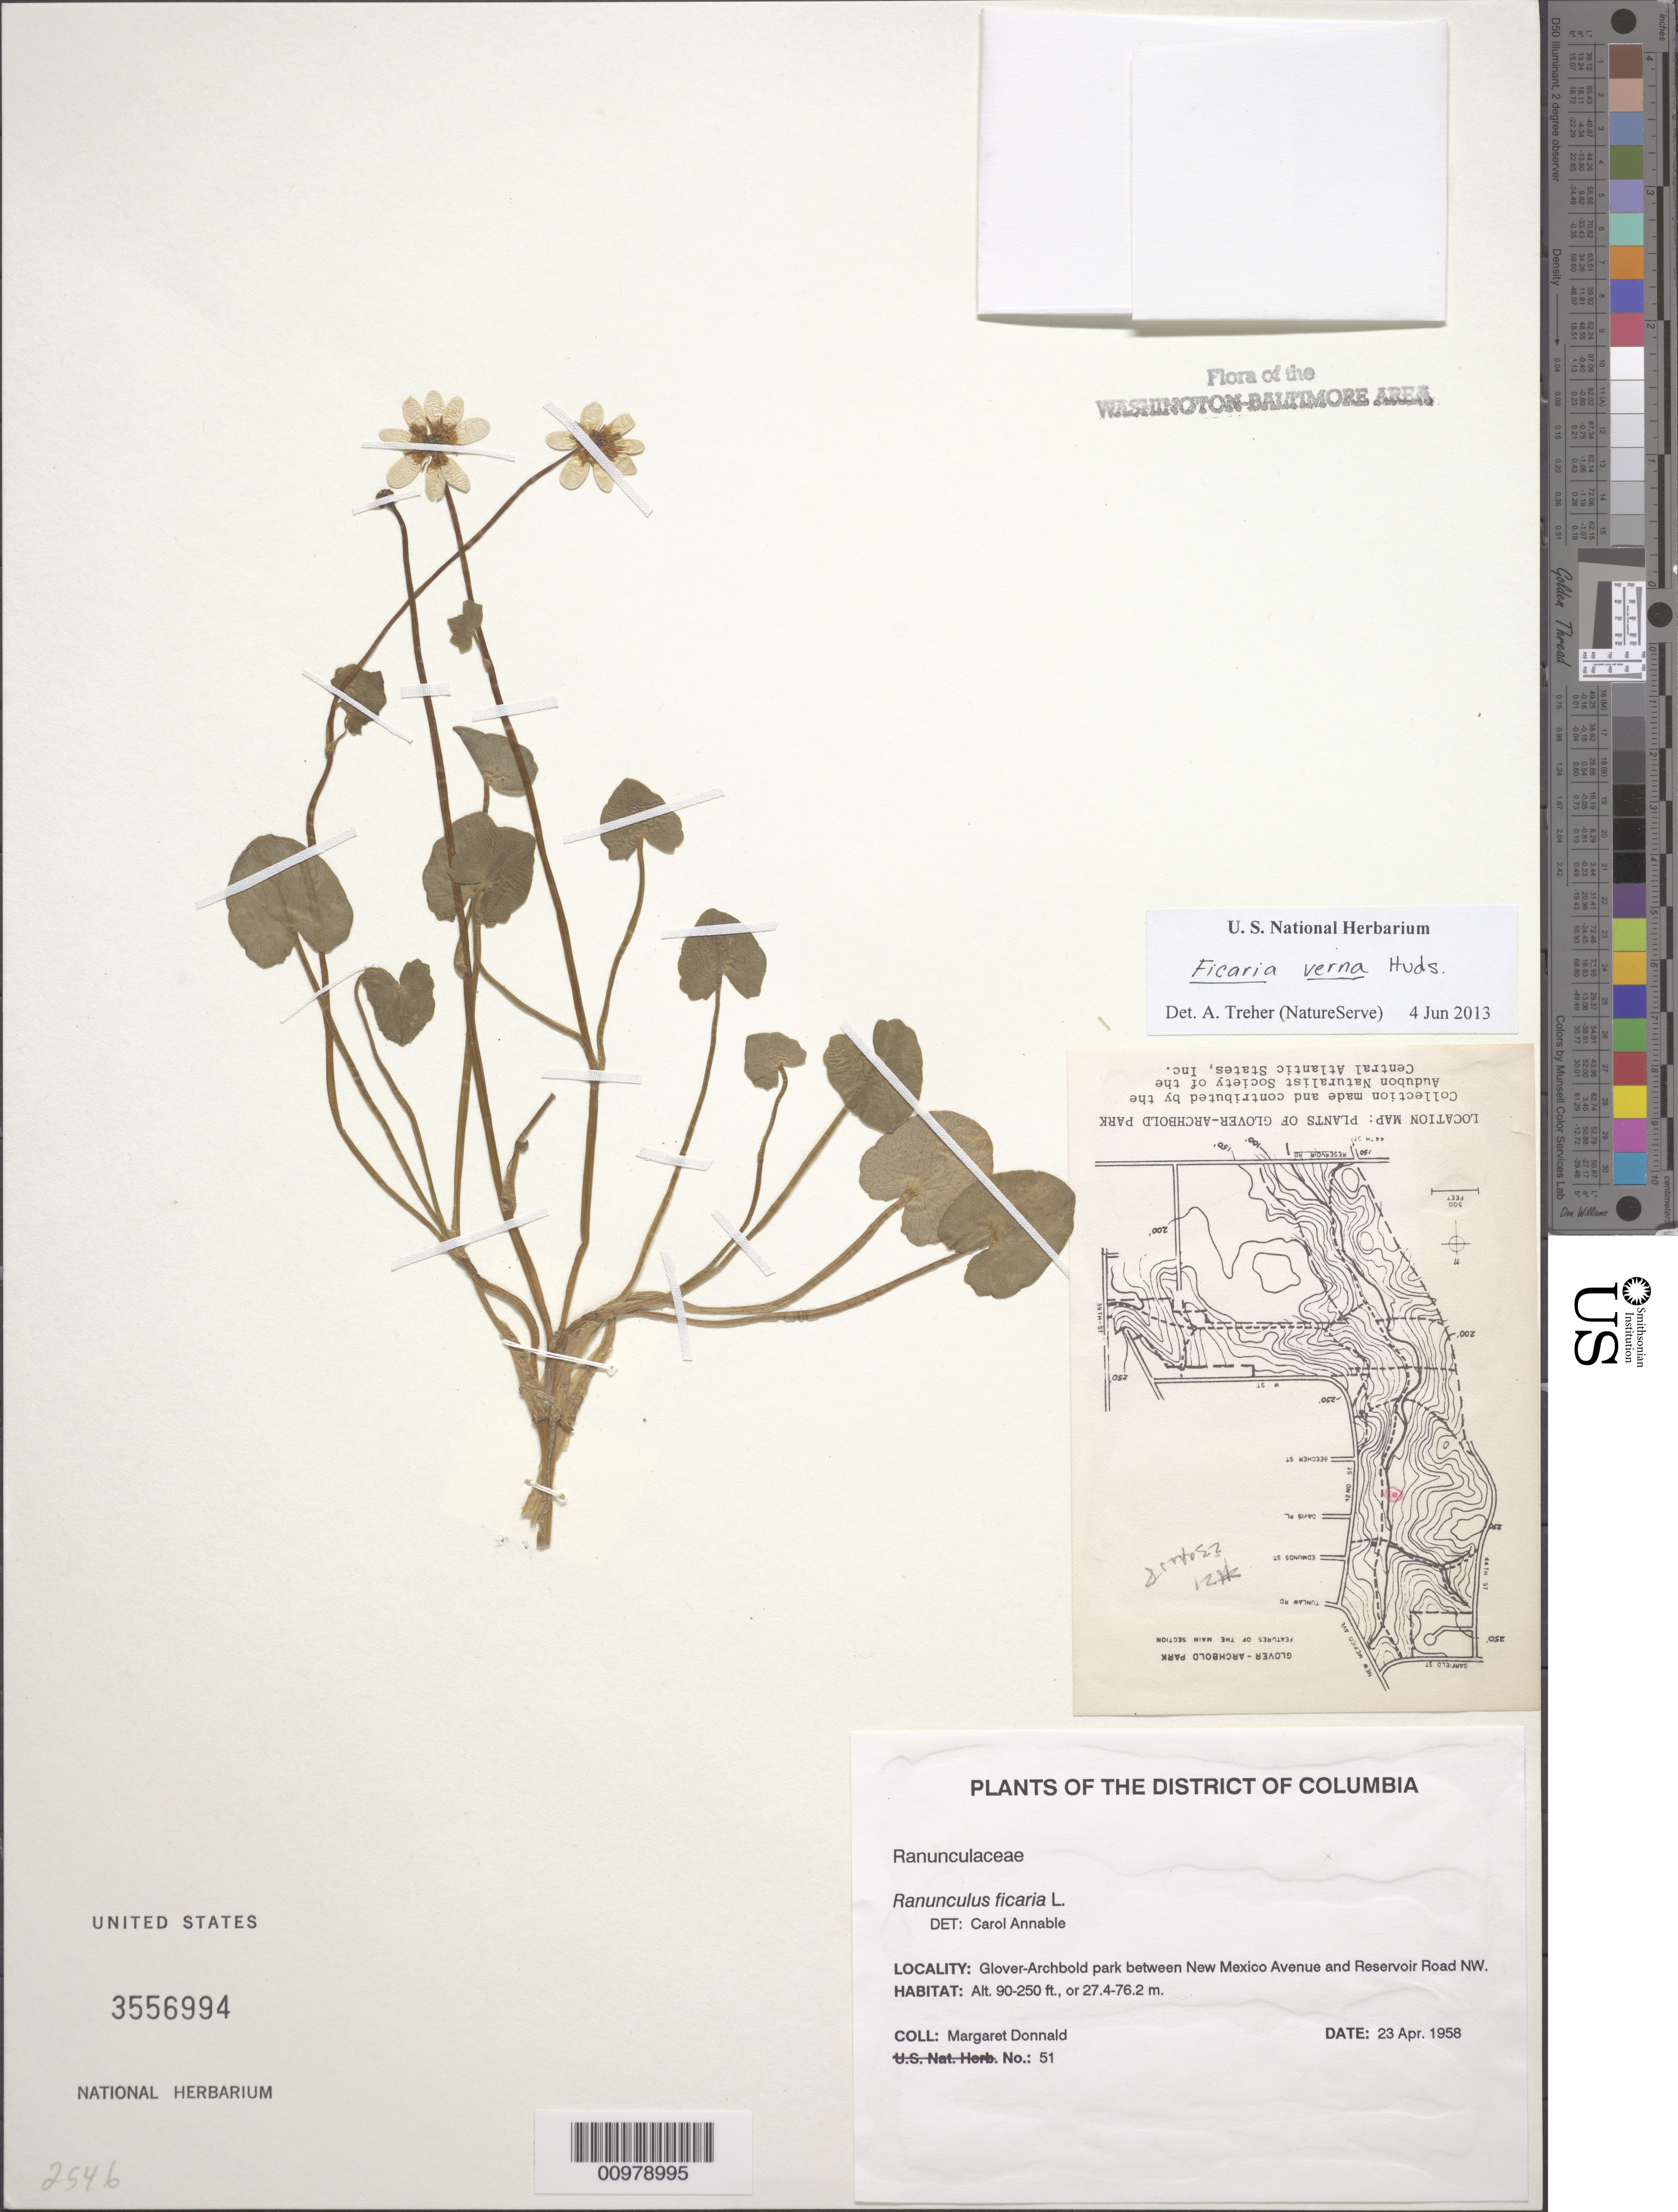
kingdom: Plantae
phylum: Tracheophyta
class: Magnoliopsida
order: Ranunculales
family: Ranunculaceae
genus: Ficaria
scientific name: Ficaria verna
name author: Huds.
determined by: Treher, A. C.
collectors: M. Donnald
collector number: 51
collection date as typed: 23 Apr 1958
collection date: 1958-04-23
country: United States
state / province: District of Columbia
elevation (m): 27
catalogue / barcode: US 3556994